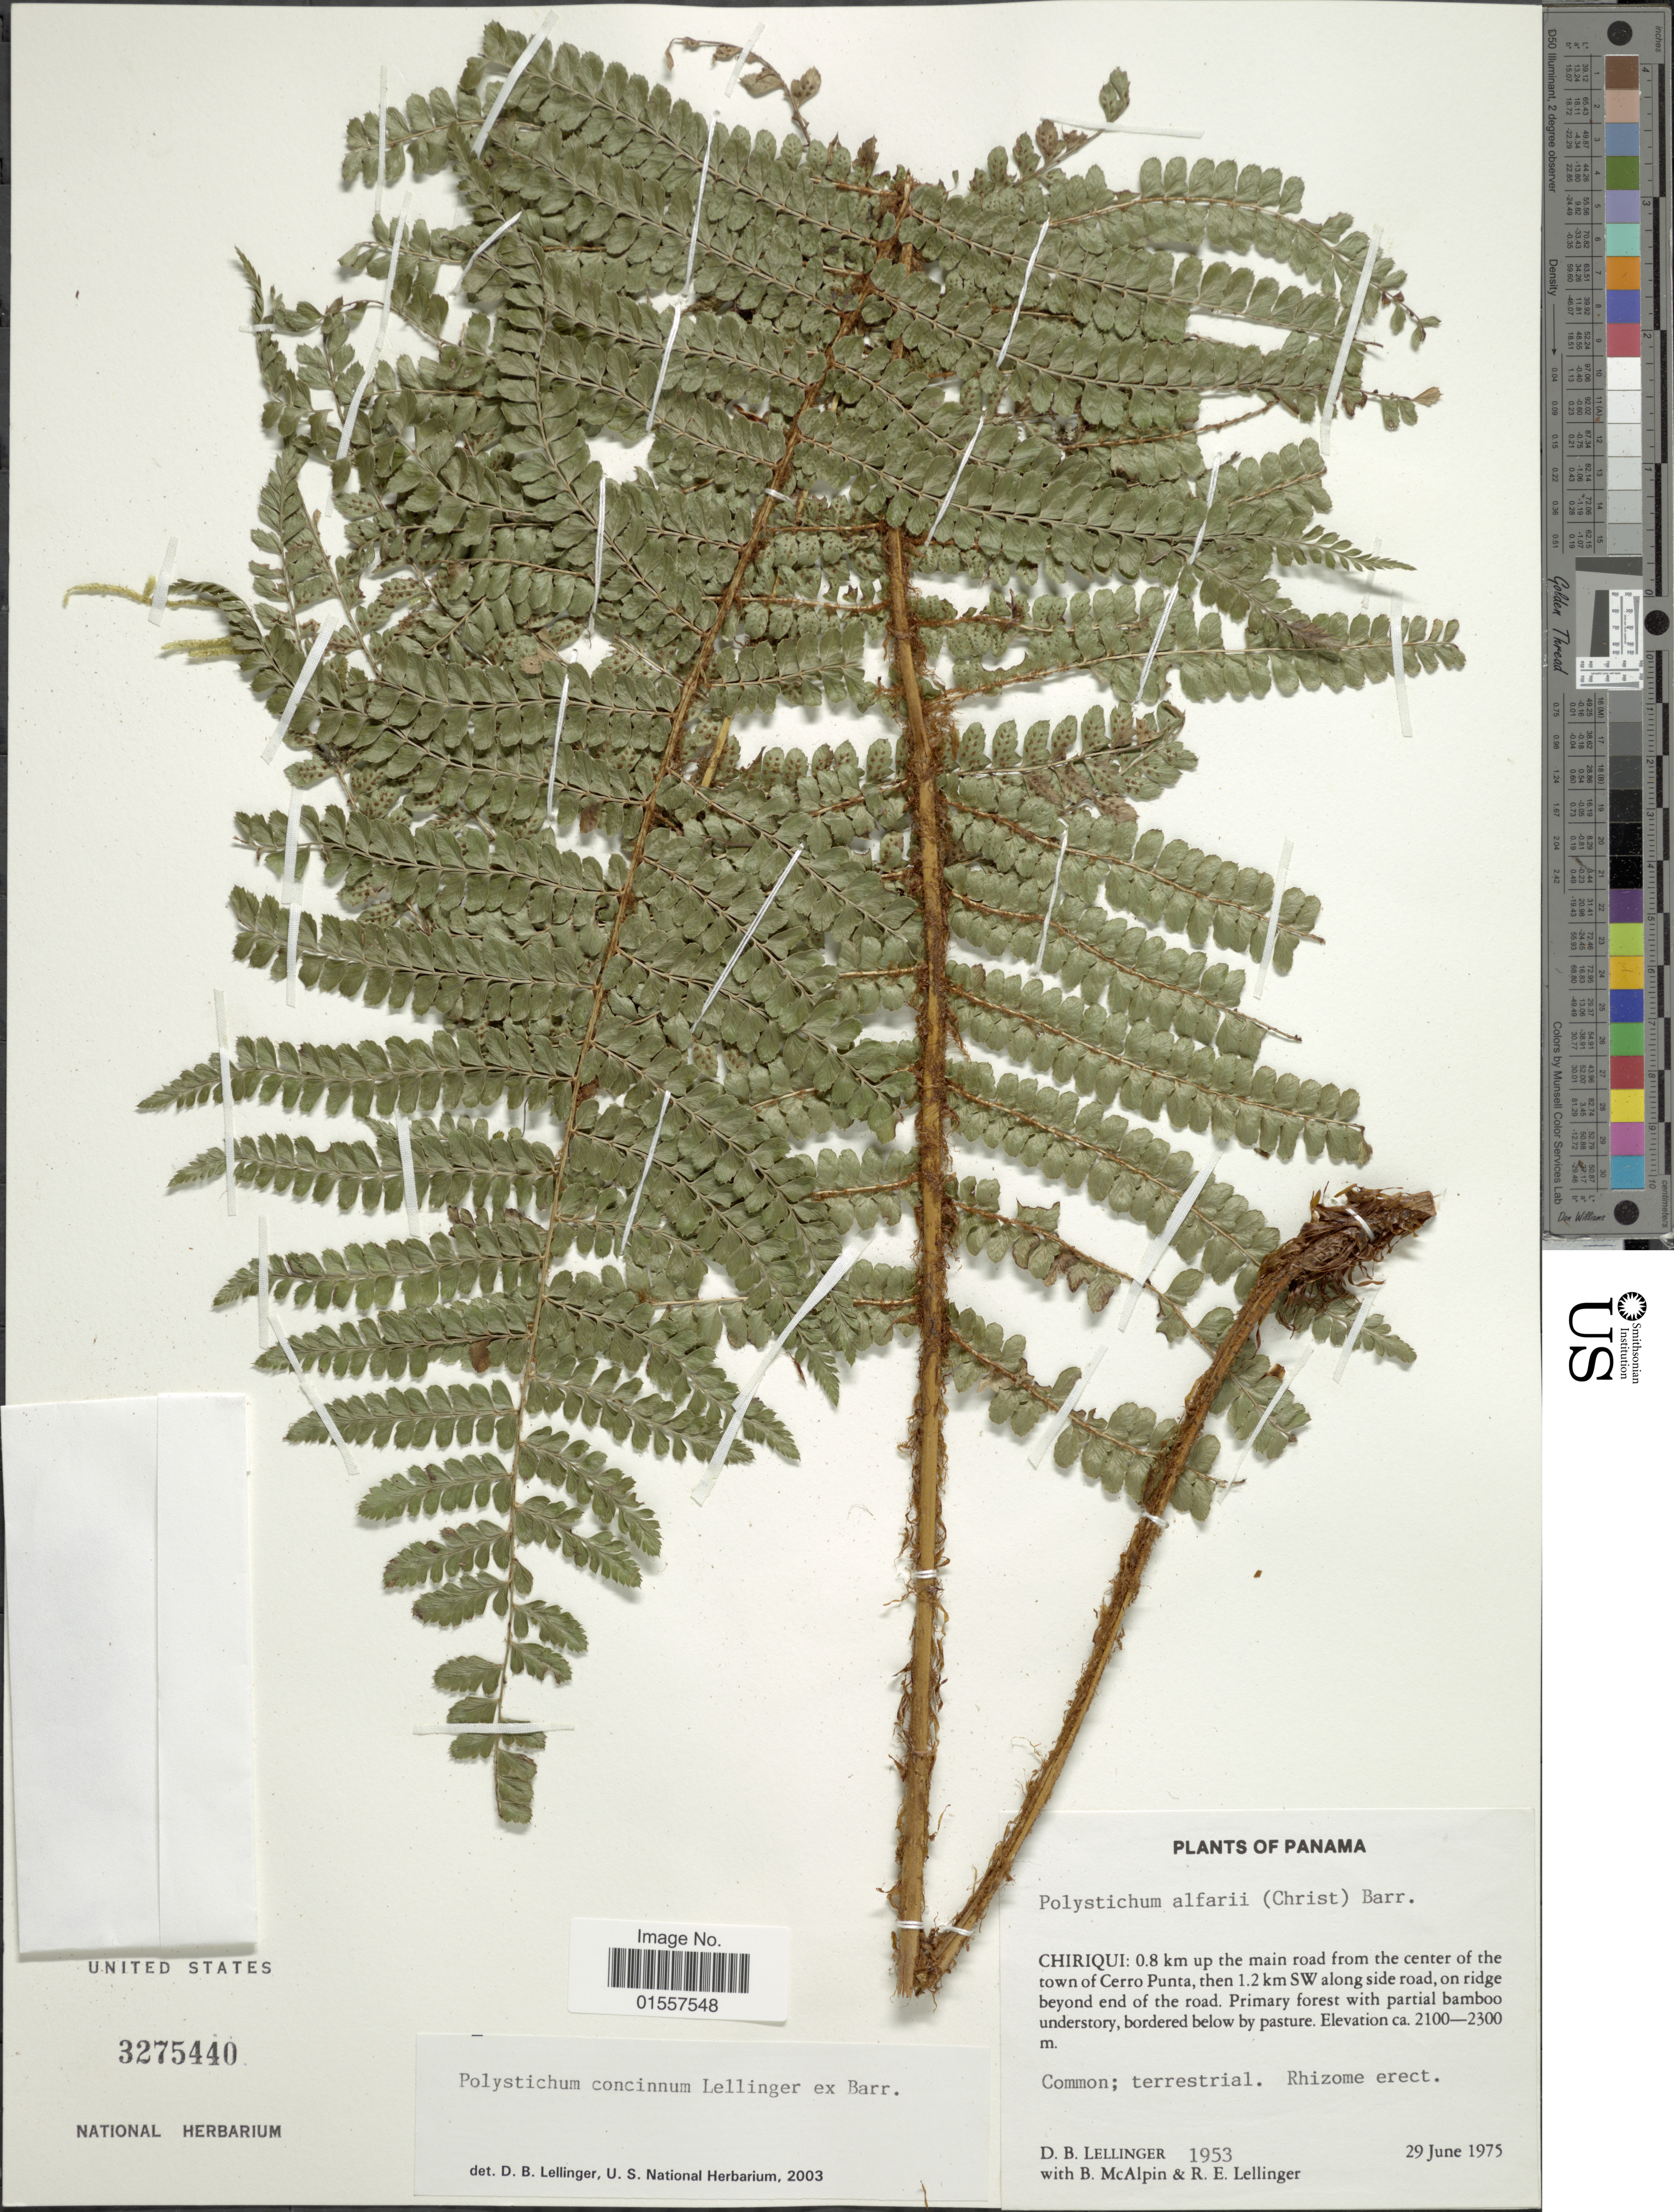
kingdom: Plantae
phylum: Tracheophyta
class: Polypodiopsida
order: Polypodiales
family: Dryopteridaceae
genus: Polystichum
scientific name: Polystichum concinnum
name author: Lellinger ex Barrington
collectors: D. B. Lellinger, B. McAlpin & R. E. Lellinger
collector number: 1953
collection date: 1975-06-29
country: Panama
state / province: Chiriqui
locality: Chiriqui: 0.8 km up the main road from the center of the town of Cerro Punta, then 1.2 km SW along side road, on ridge beyond end of the road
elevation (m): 2100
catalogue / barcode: US 3275440